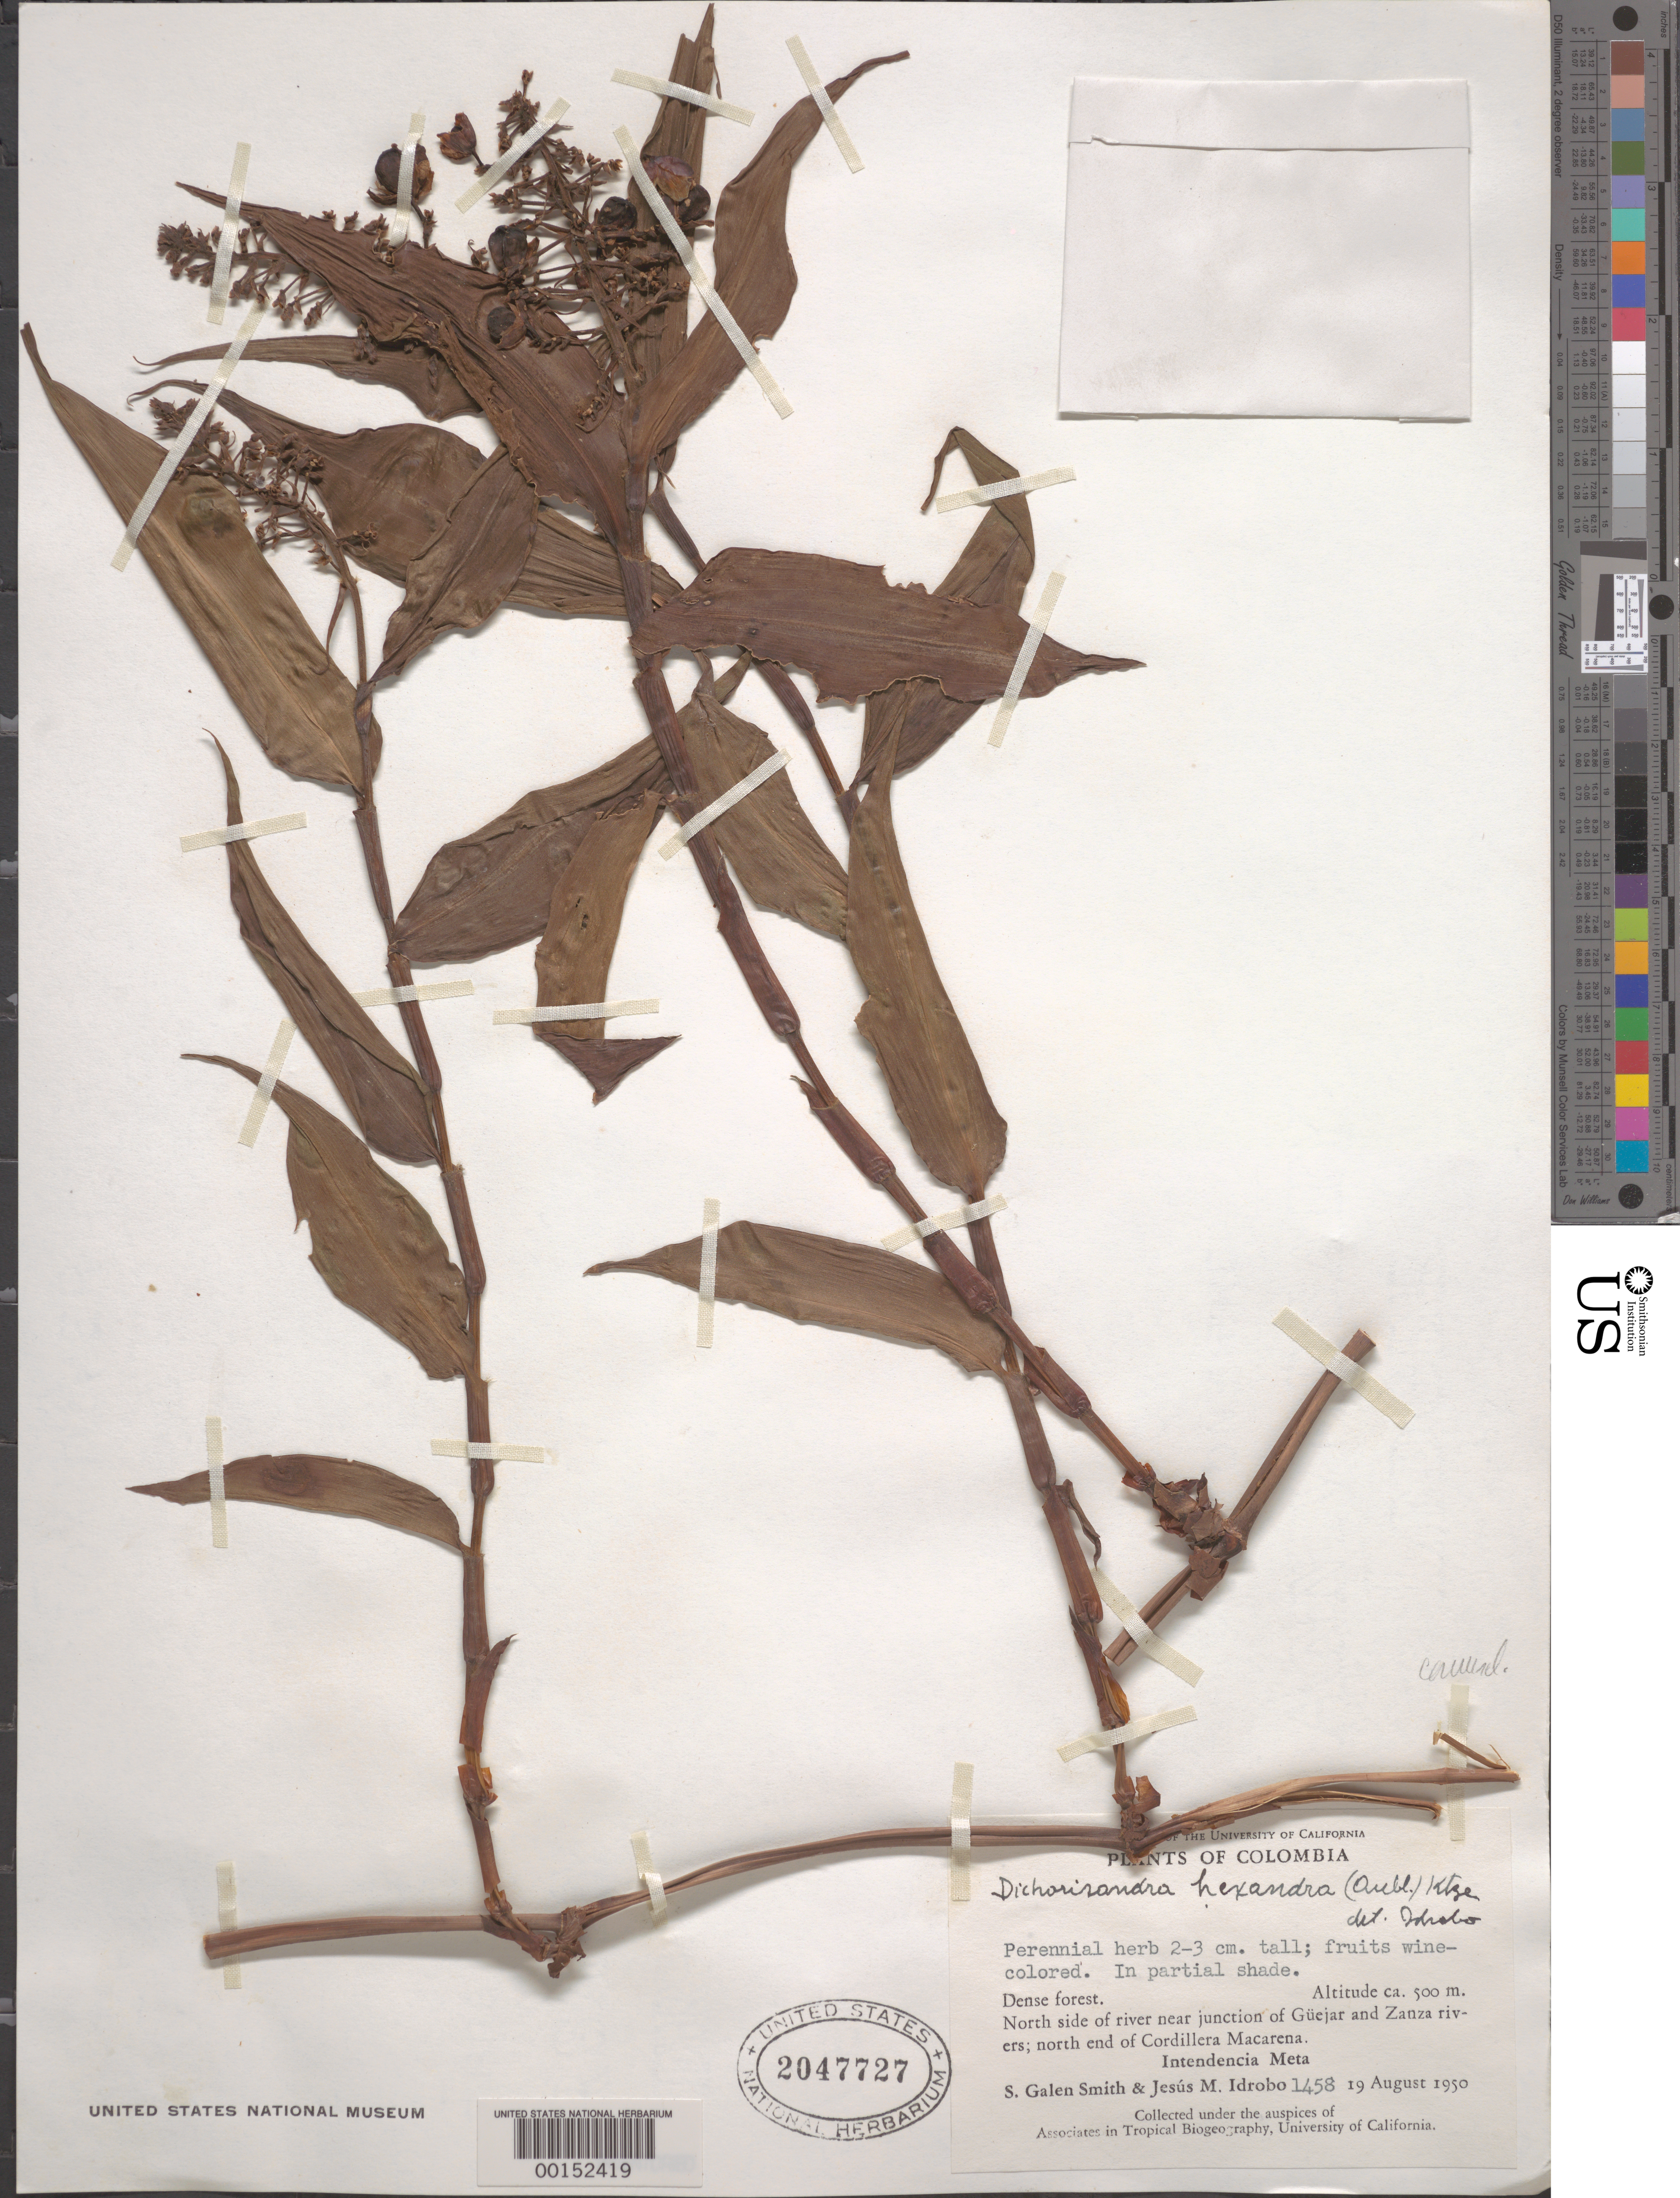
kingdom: Plantae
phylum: Tracheophyta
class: Liliopsida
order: Commelinales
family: Commelinaceae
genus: Dichorisandra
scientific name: Dichorisandra hexandra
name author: (Aubl.) Standl.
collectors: S. G. Smith & J. M. Idrobo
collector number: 1458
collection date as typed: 19 Aug 1950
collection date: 1950-08-19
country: Colombia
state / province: Meta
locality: N end of Cordillera Macarena, junction of Guejar and Zanza Rivers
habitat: Partial shade; dense forest; riverbank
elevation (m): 500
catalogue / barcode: US 2047727